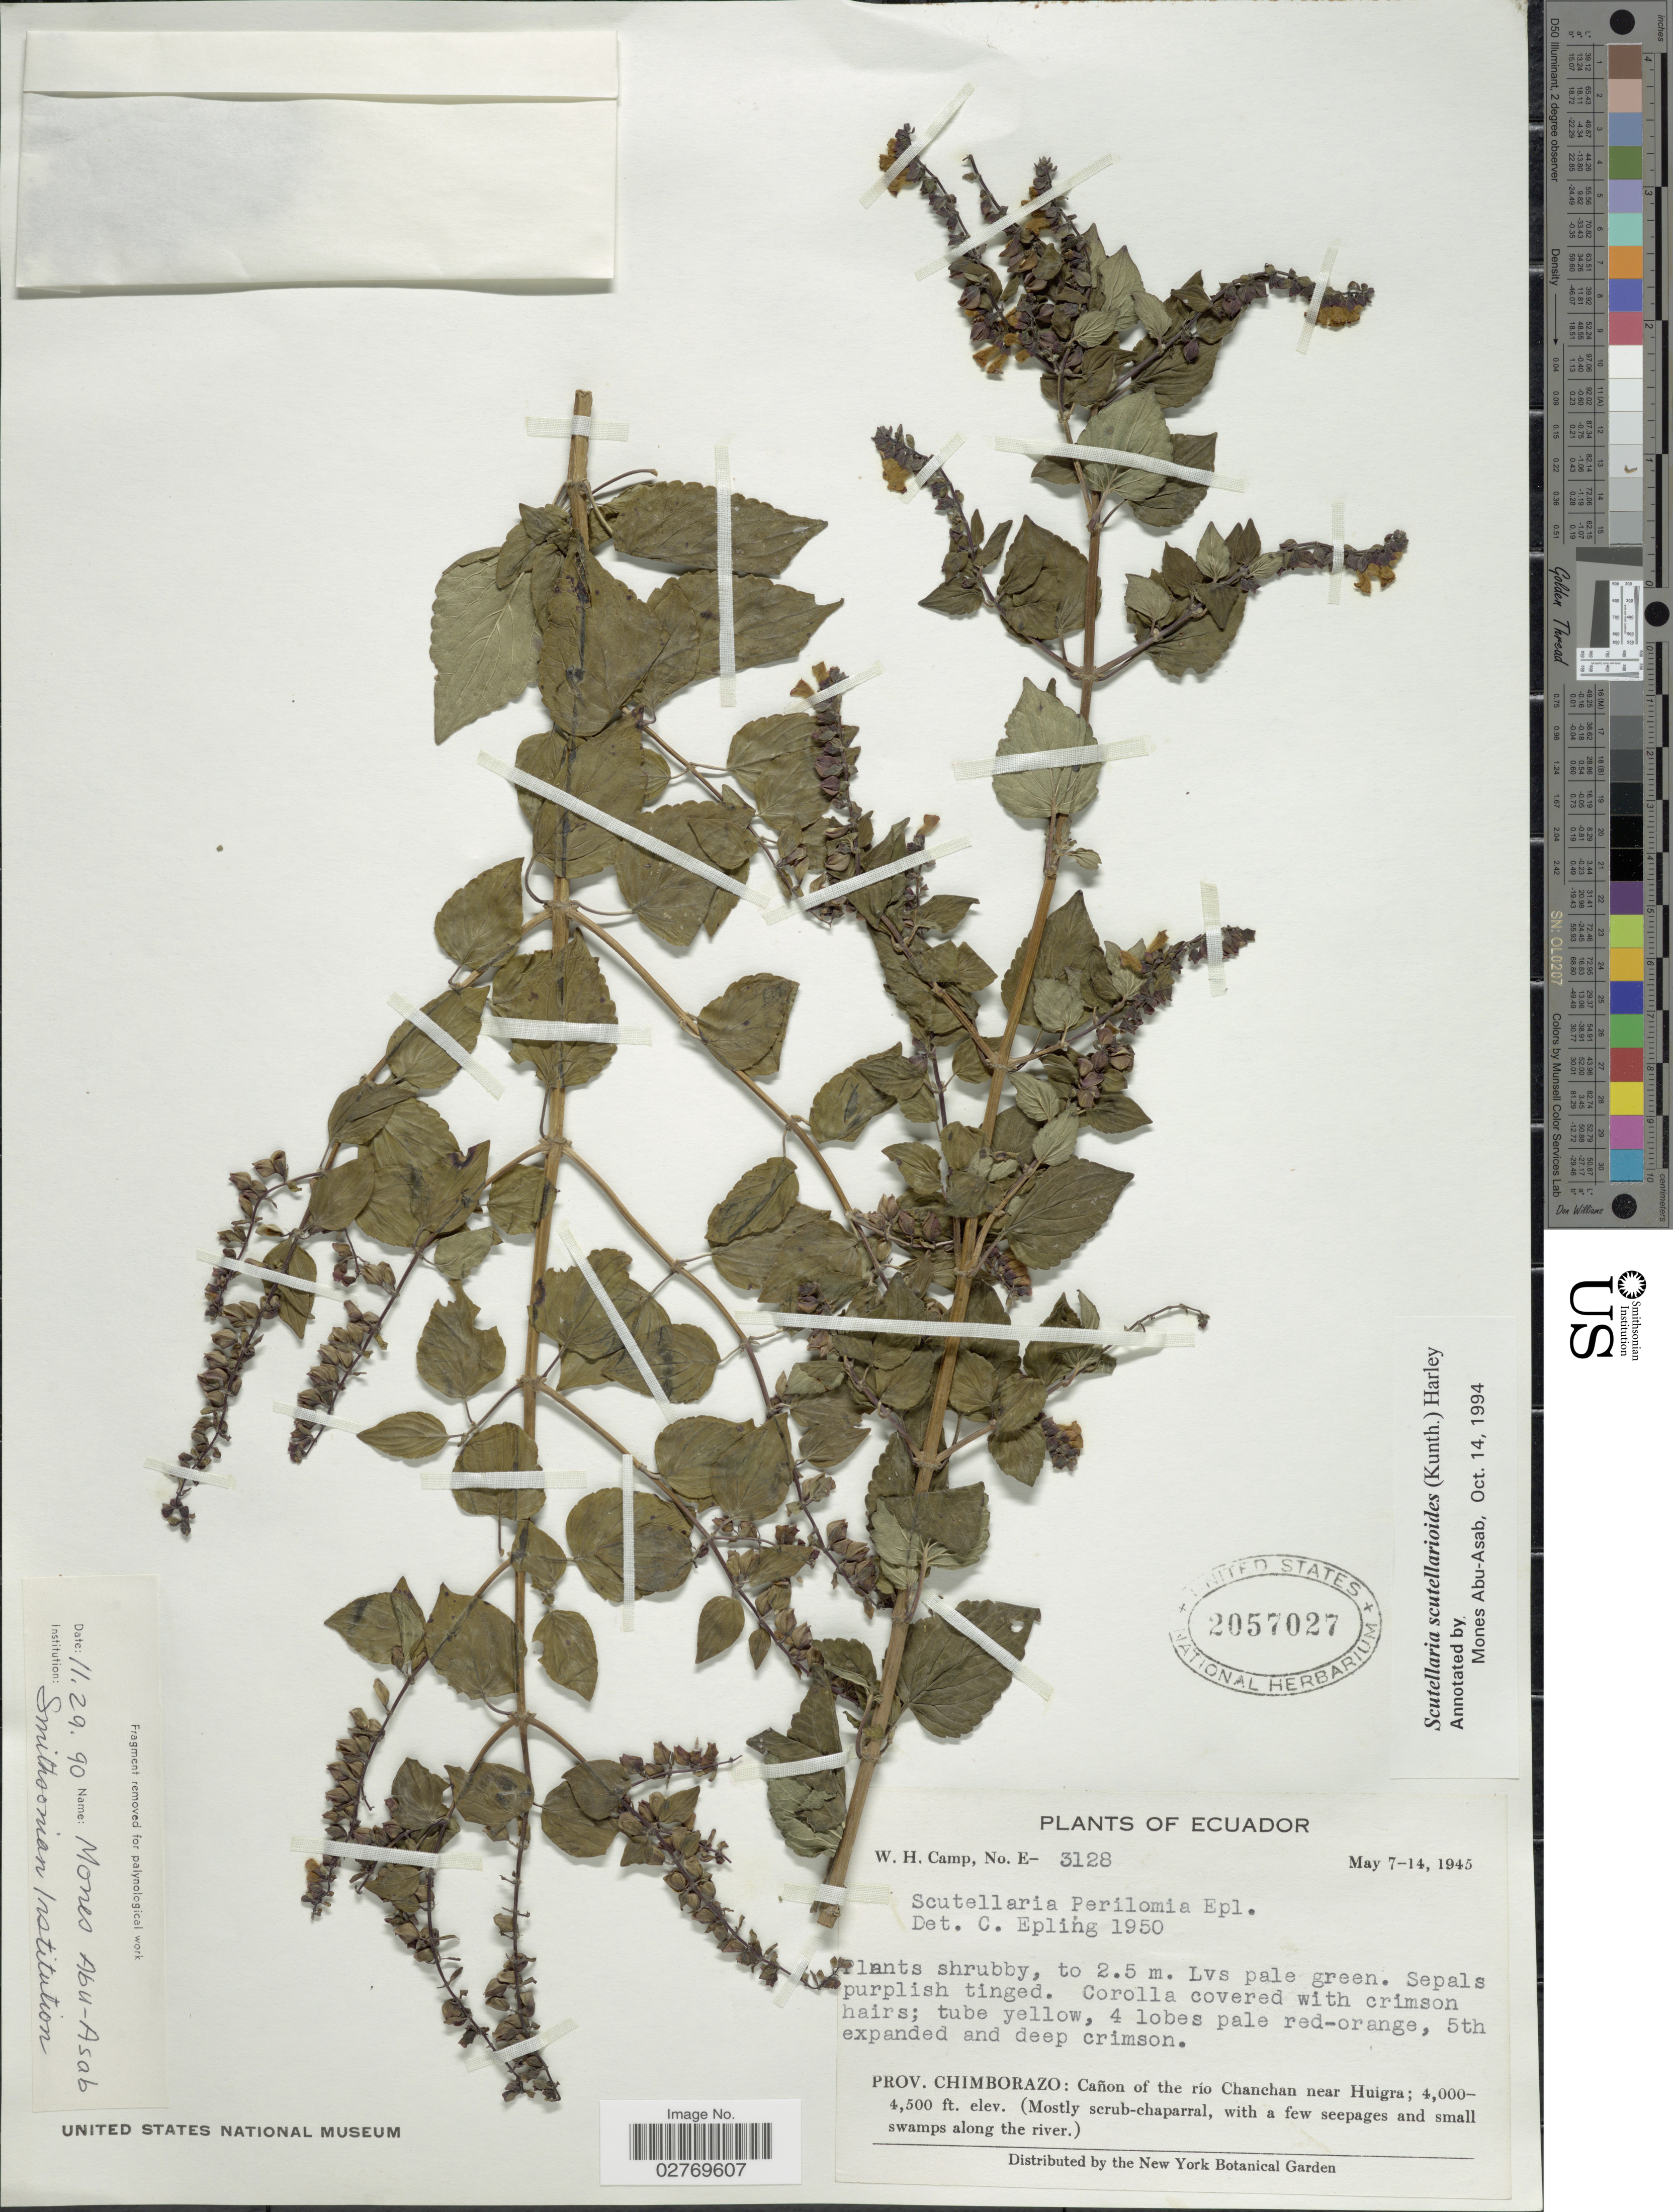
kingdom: Plantae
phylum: Tracheophyta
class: Magnoliopsida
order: Lamiales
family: Lamiaceae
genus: Scutellaria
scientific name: Scutellaria scutellarioides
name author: (Kunth) Harley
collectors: W. H. Camp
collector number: E-3128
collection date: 1945-05-07/1945-05-14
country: Ecuador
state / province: Chimborazo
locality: Cañon of the río Chanchan near Huigra.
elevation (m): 1219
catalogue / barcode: US 2057027